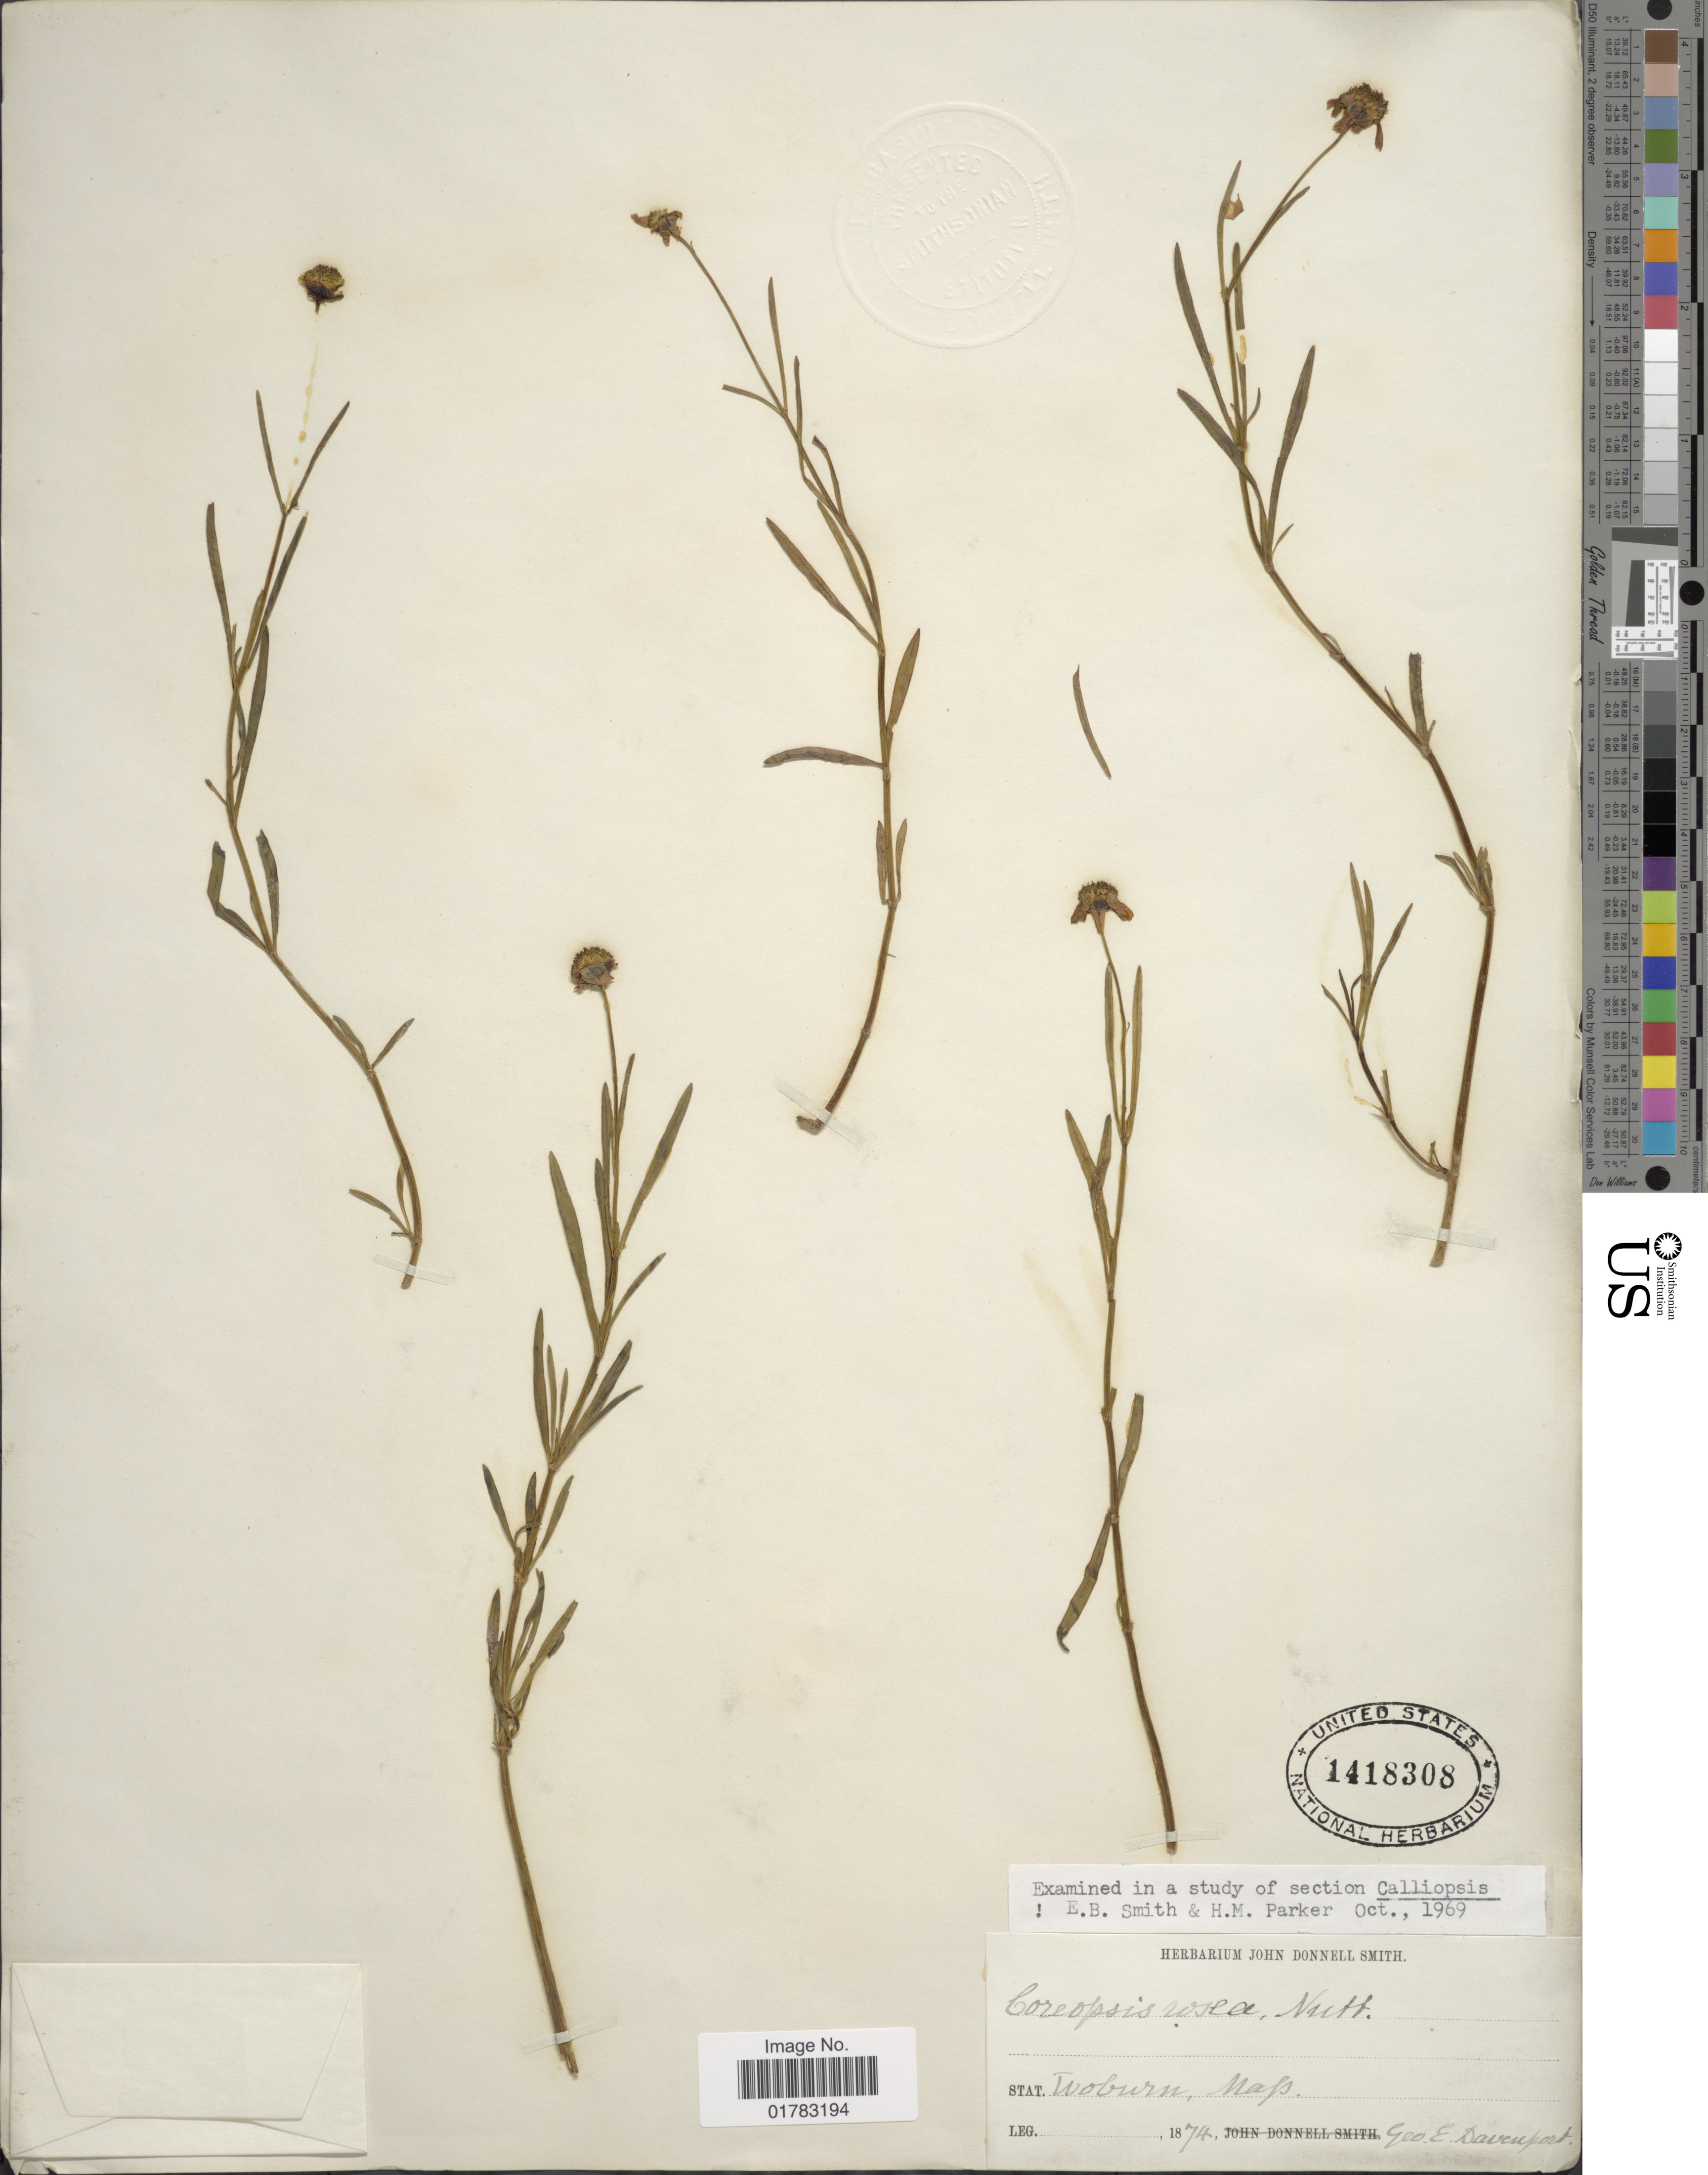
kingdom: Plantae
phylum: Tracheophyta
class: Magnoliopsida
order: Asterales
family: Asteraceae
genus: Coreopsis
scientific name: Coreopsis rosea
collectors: G. E. Davenport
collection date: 1874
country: United States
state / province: Massachusetts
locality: Woburn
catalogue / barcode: US 1418308